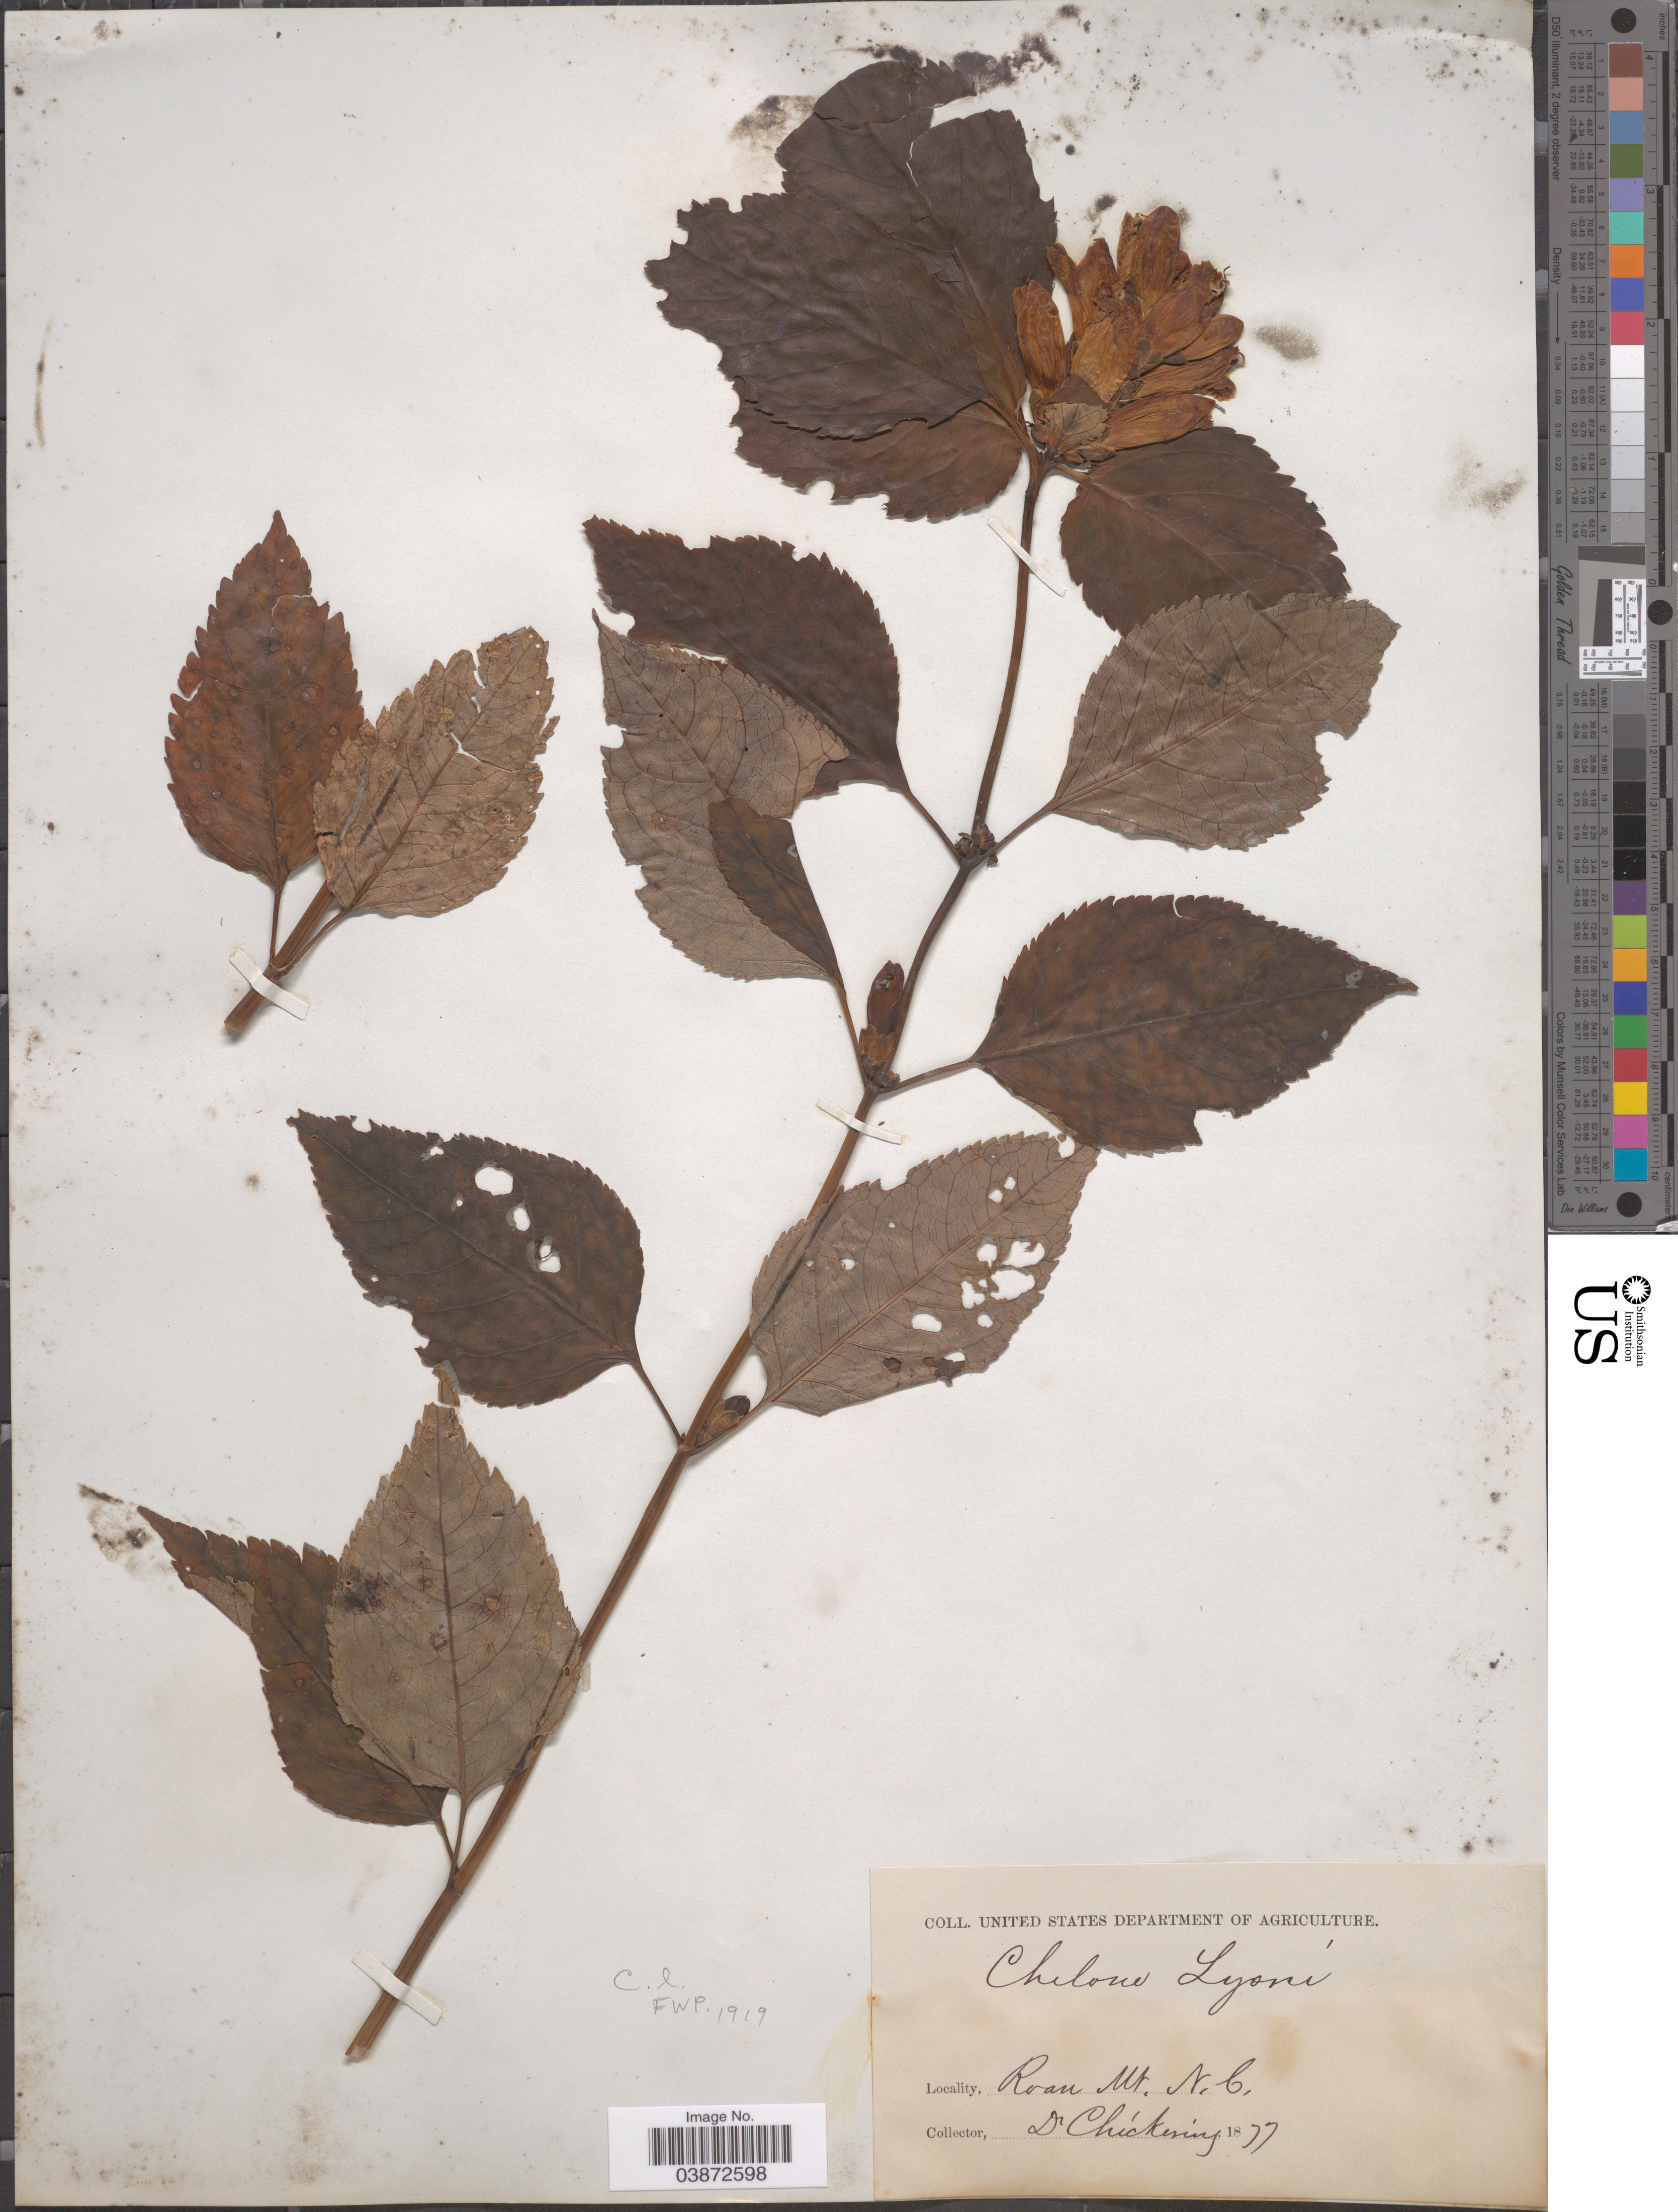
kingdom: Plantae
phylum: Tracheophyta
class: Magnoliopsida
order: Lamiales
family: Plantaginaceae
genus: Chelone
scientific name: Chelone lyonii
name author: Pursh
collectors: Chickering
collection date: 1877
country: United States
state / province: North Carolina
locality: Roan Mt.